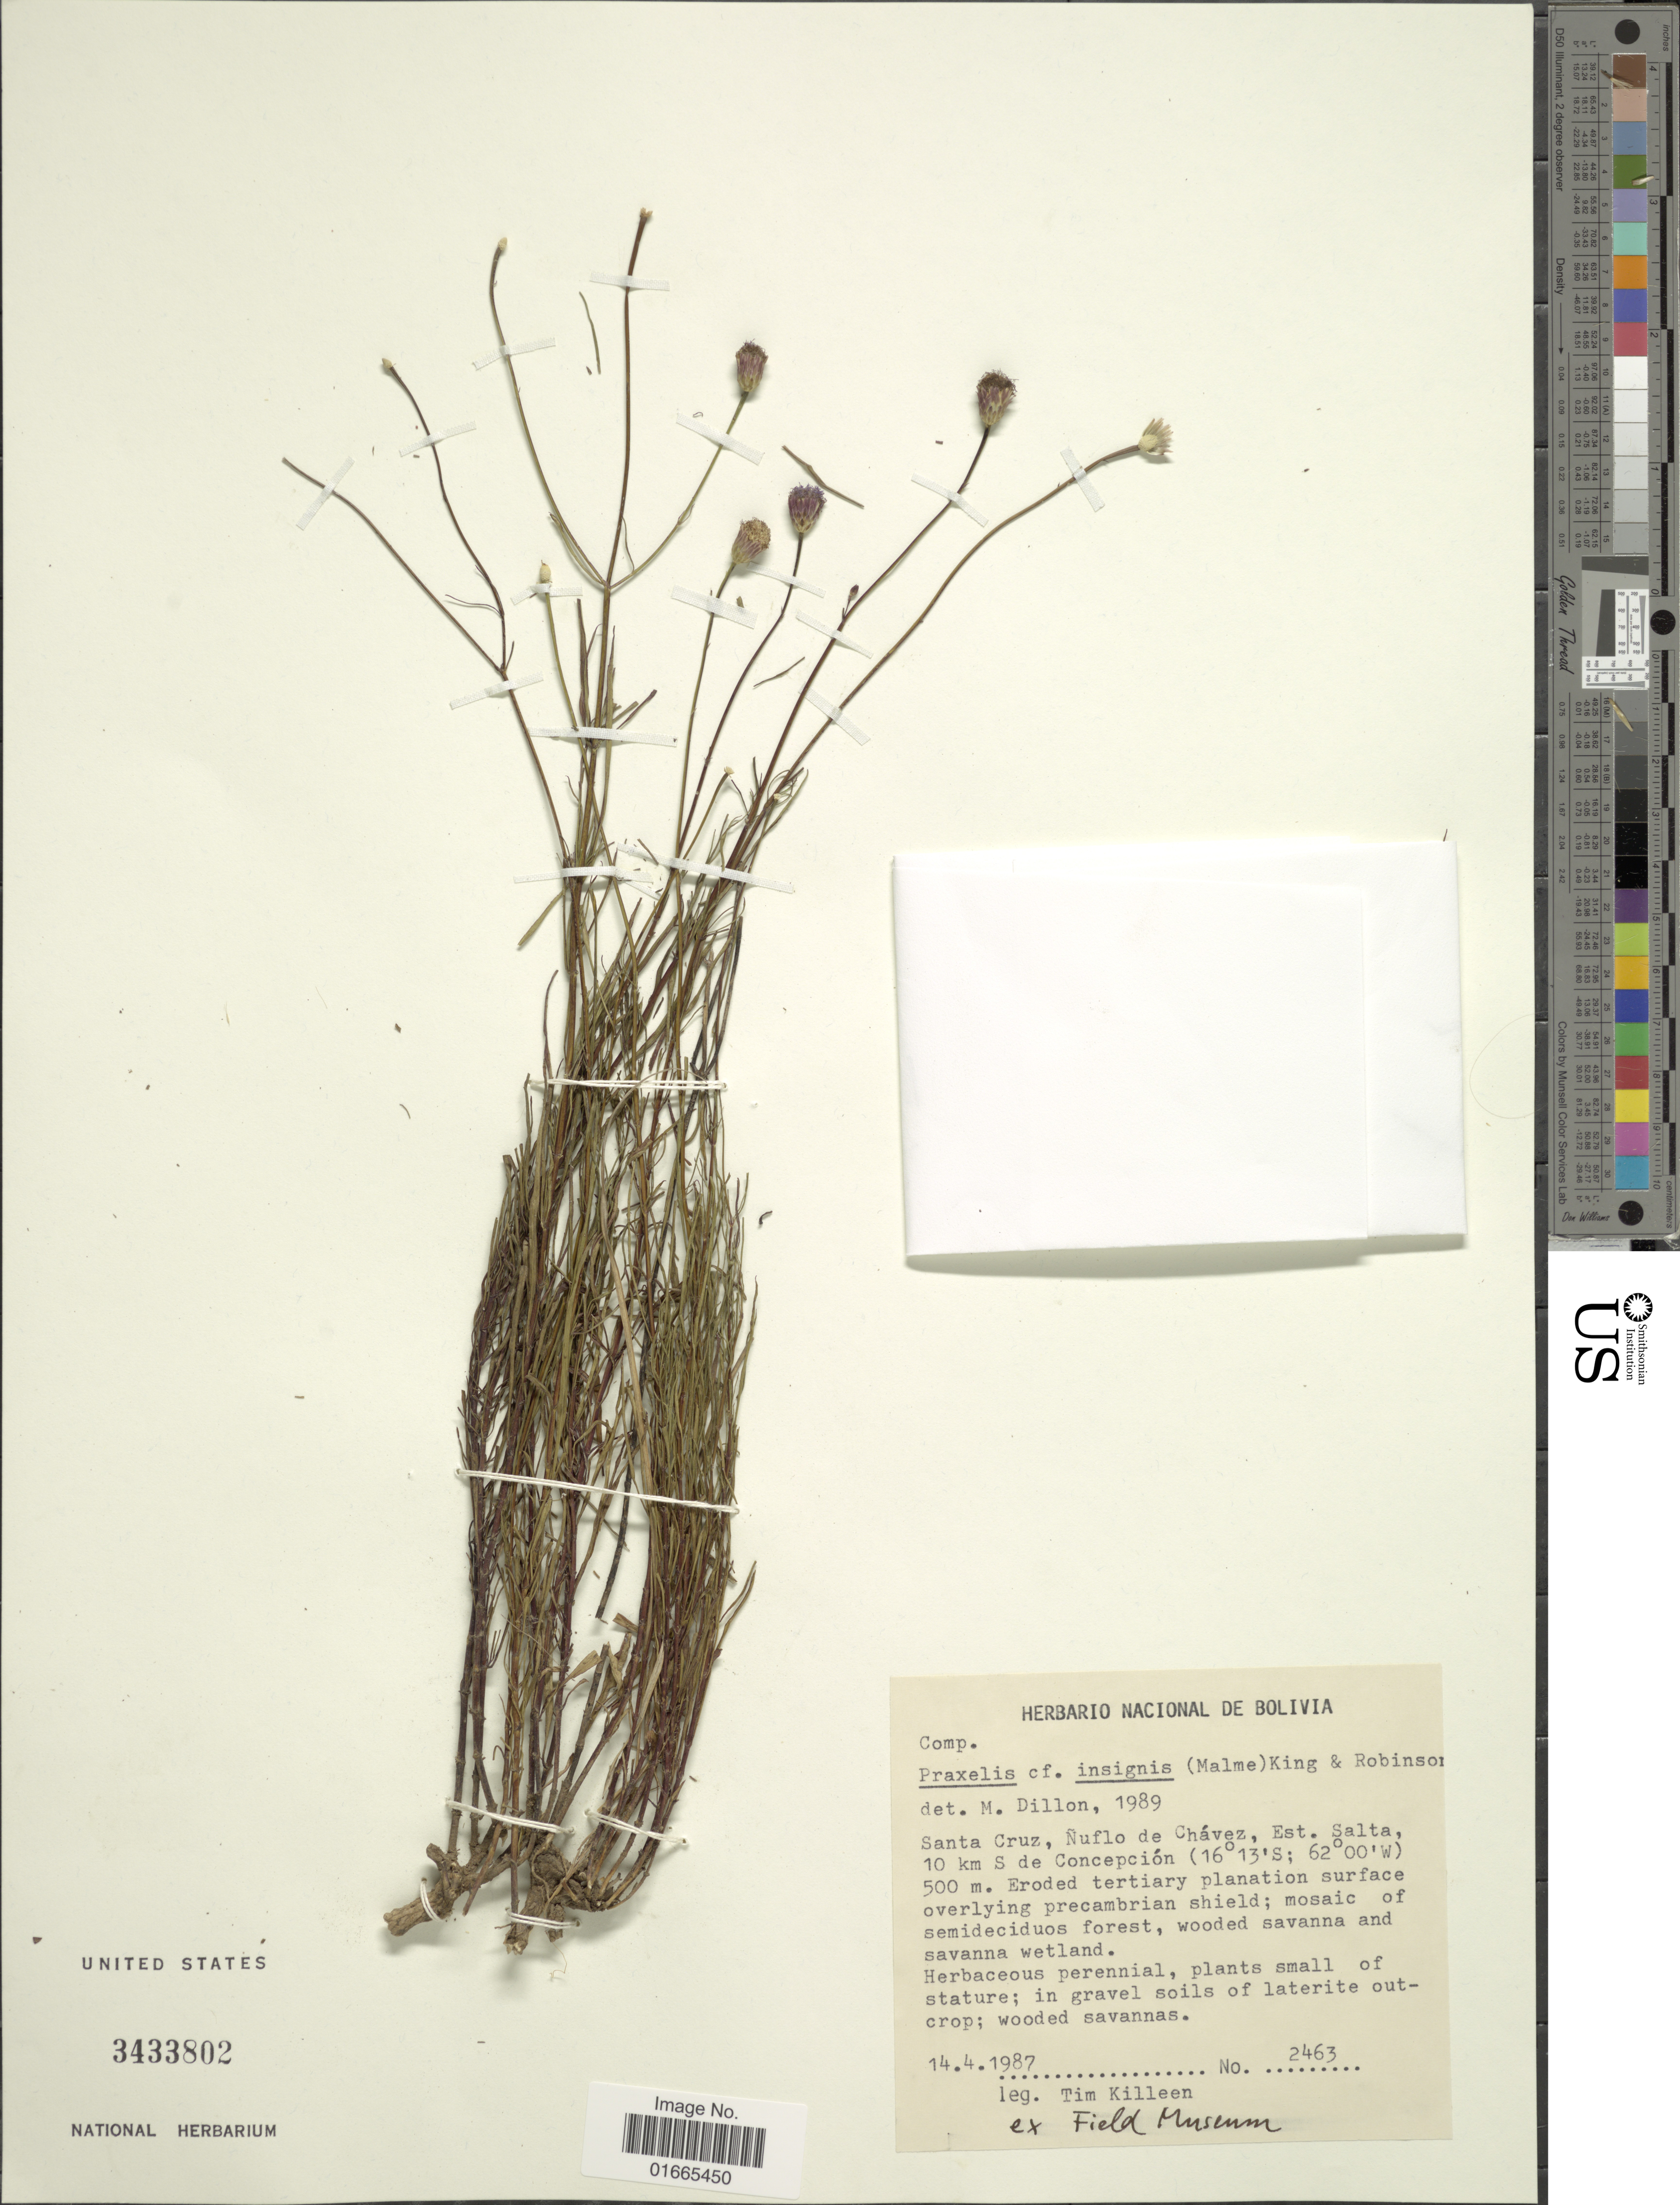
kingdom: Plantae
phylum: Tracheophyta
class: Magnoliopsida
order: Asterales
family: Asteraceae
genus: Praxelis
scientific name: Praxelis insignis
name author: (Malme) R.M. King & H. Rob.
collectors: T. J. Killeen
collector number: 2463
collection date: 1987-04-14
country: Bolivia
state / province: Santa Cruz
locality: Ñuflo de Chávez, est. Salta, 10 km S de Concepción.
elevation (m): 500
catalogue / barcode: US 3433802